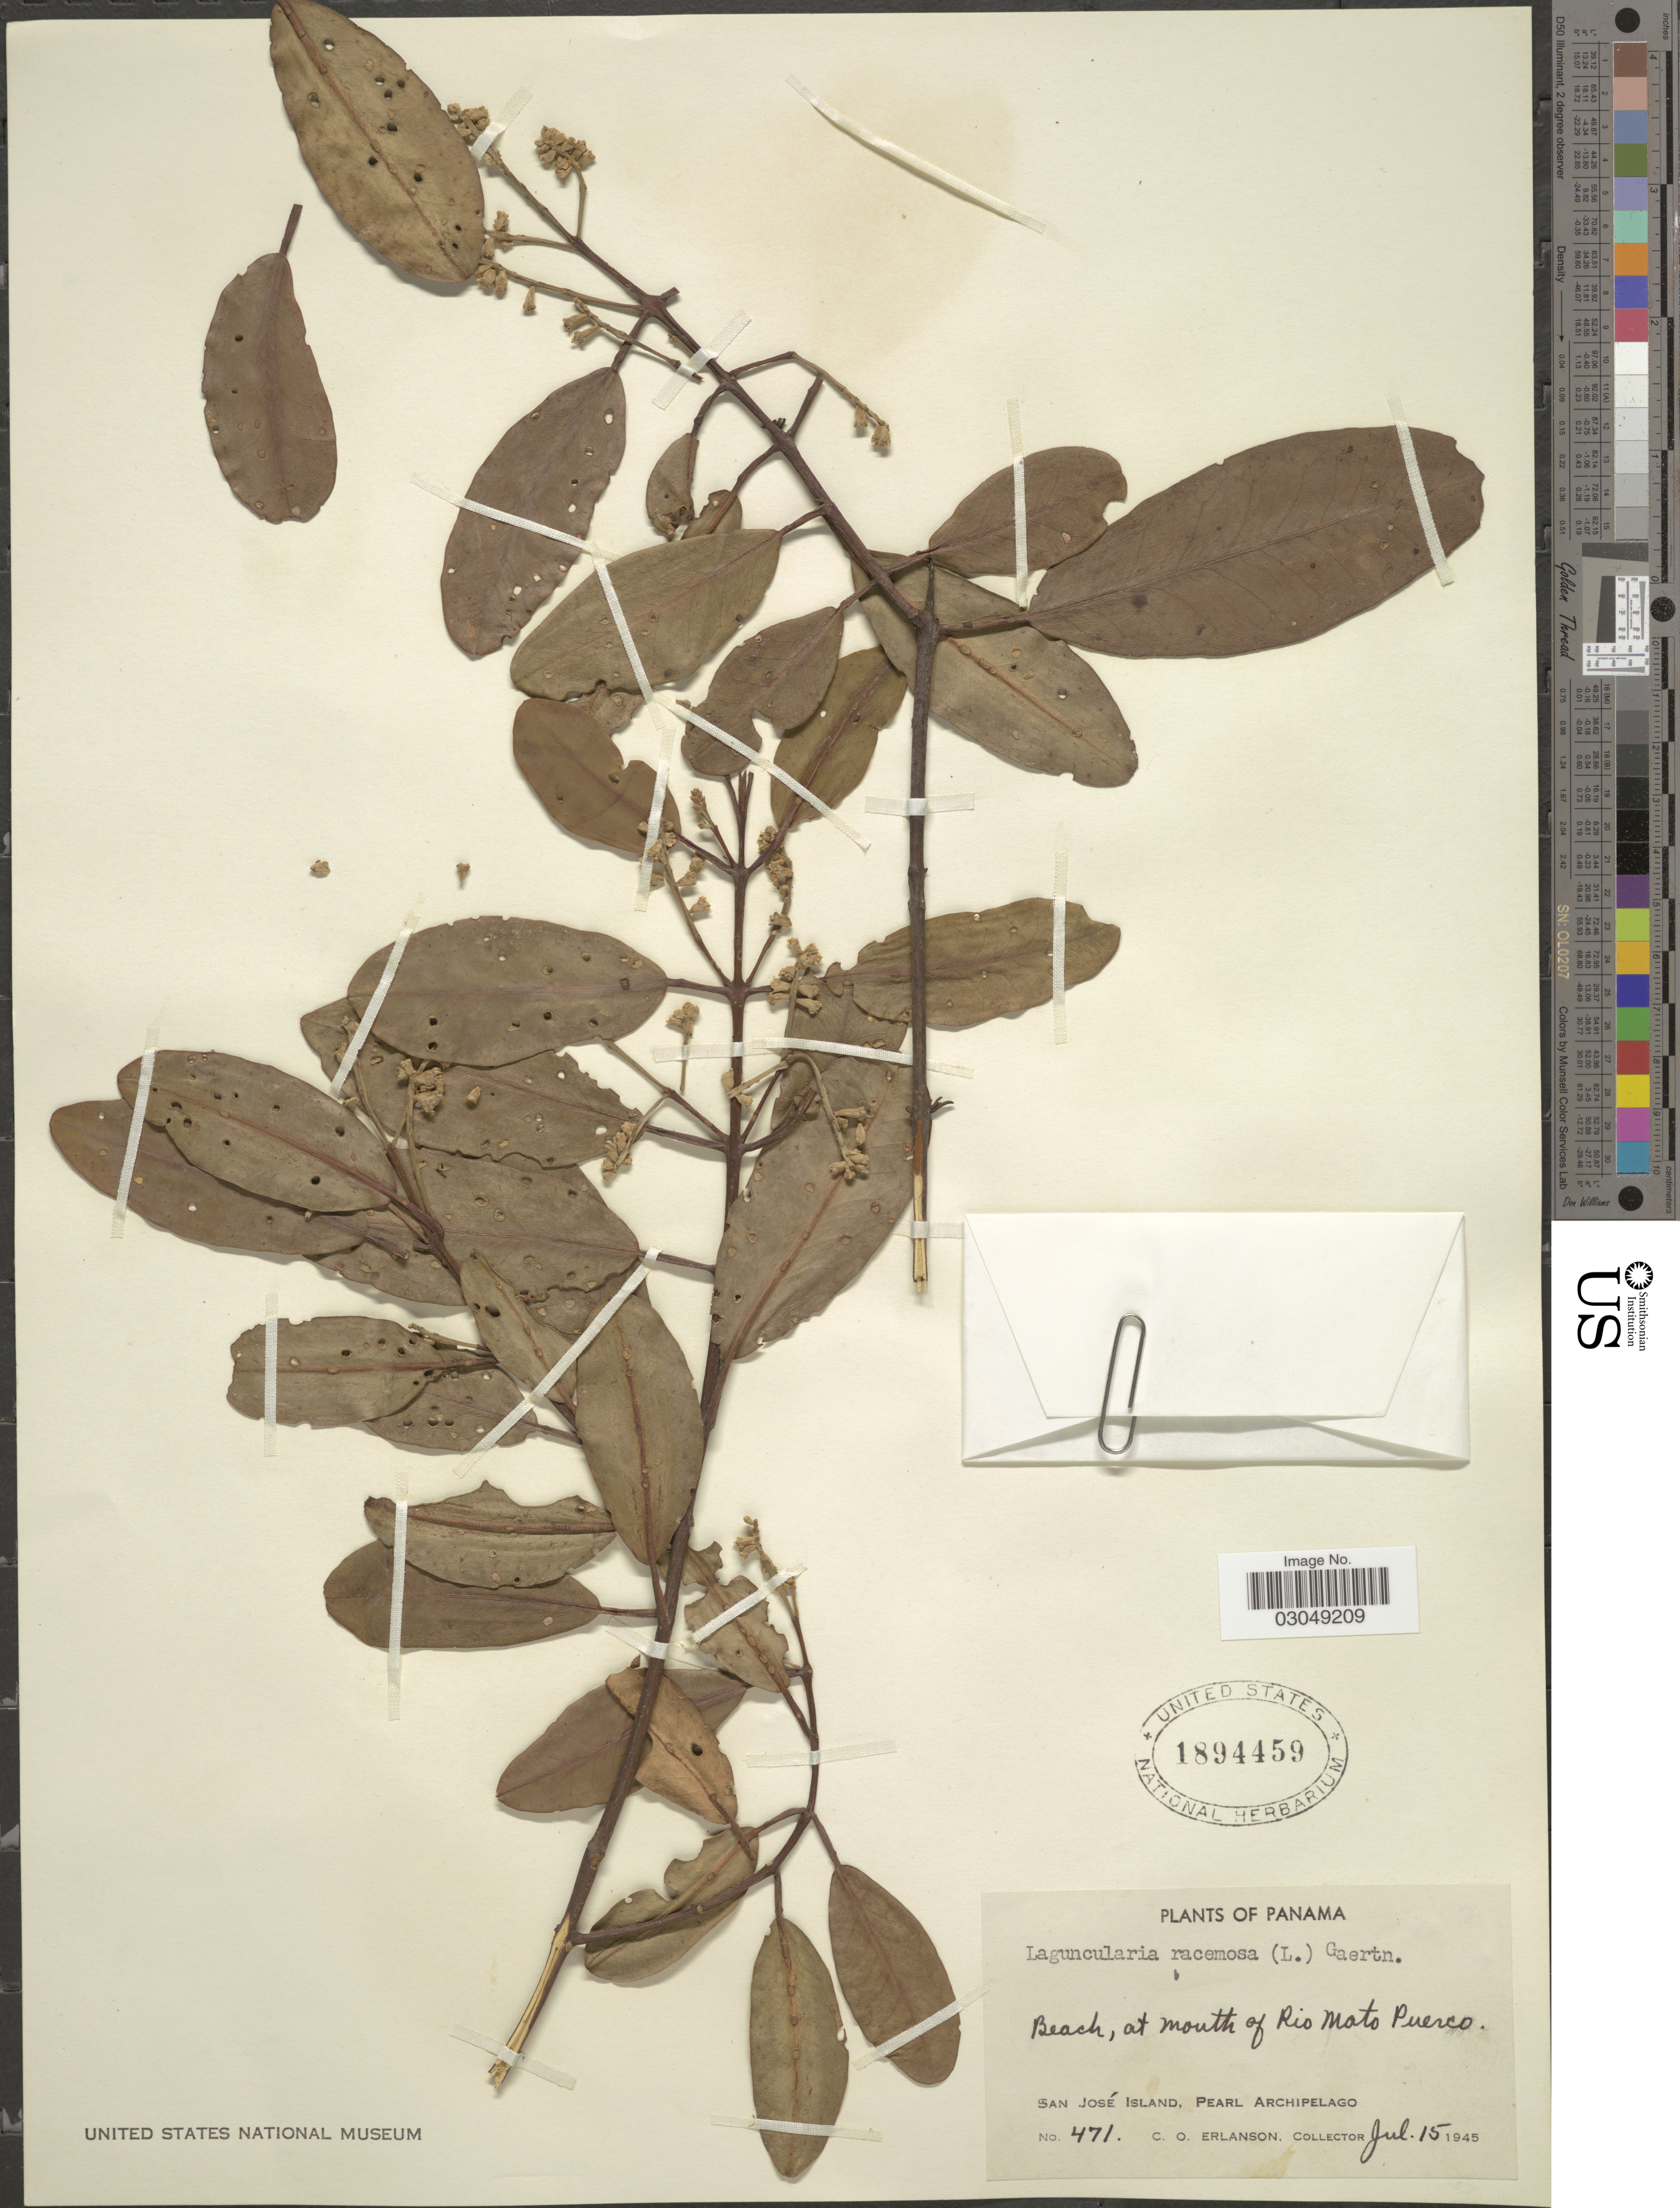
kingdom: Plantae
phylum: Tracheophyta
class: Magnoliopsida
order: Myrtales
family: Combretaceae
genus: Laguncularia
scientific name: Laguncularia racemosa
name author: (L.) C.F. Gaertn.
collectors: C. O. Erlanson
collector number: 471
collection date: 1945-07-15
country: Panama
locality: Beach, at mouth of Rio Mato Puerco. San José Island, Pearl Archipelago.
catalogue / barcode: US 1894459